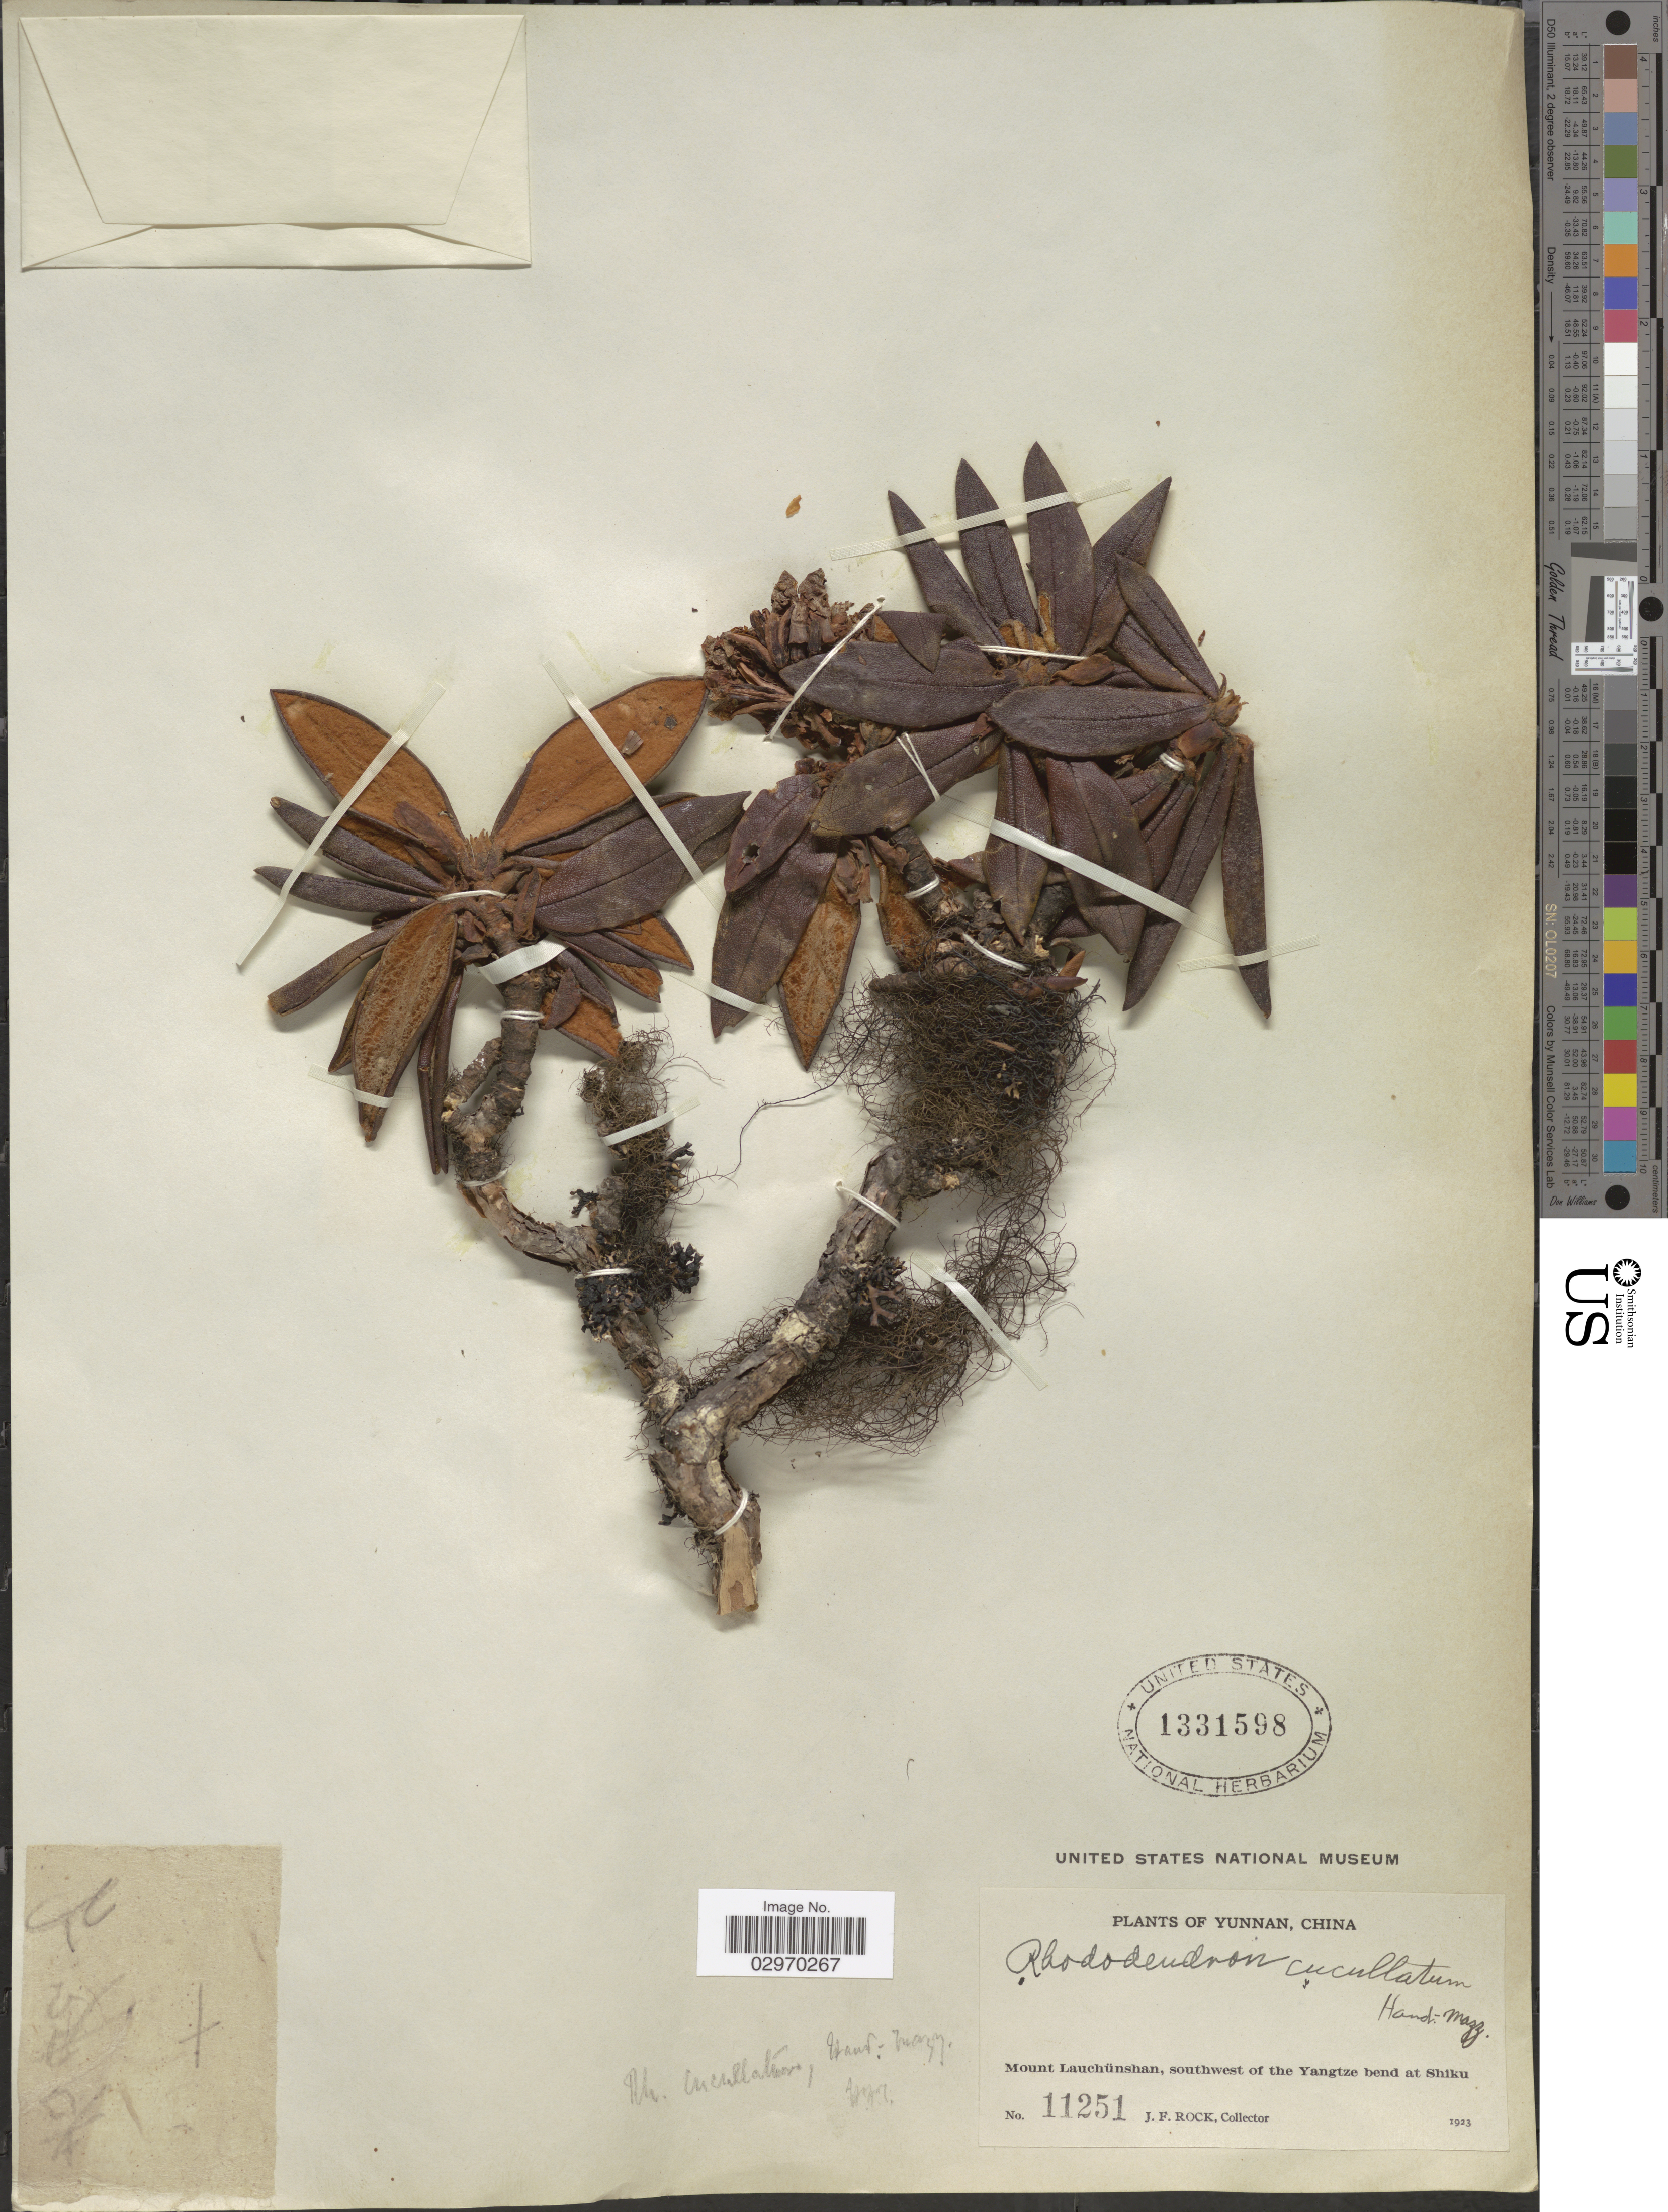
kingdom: Plantae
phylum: Tracheophyta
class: Magnoliopsida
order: Ericales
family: Ericaceae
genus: Rhododendron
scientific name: Rhododendron cucullatum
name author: Hand.-Mazz.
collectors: J. Rock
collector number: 11251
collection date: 1923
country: China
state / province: Yunnan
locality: Mount Lauchünshan, southwest of the Yangtze bend at Shiku.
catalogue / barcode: US 1331598